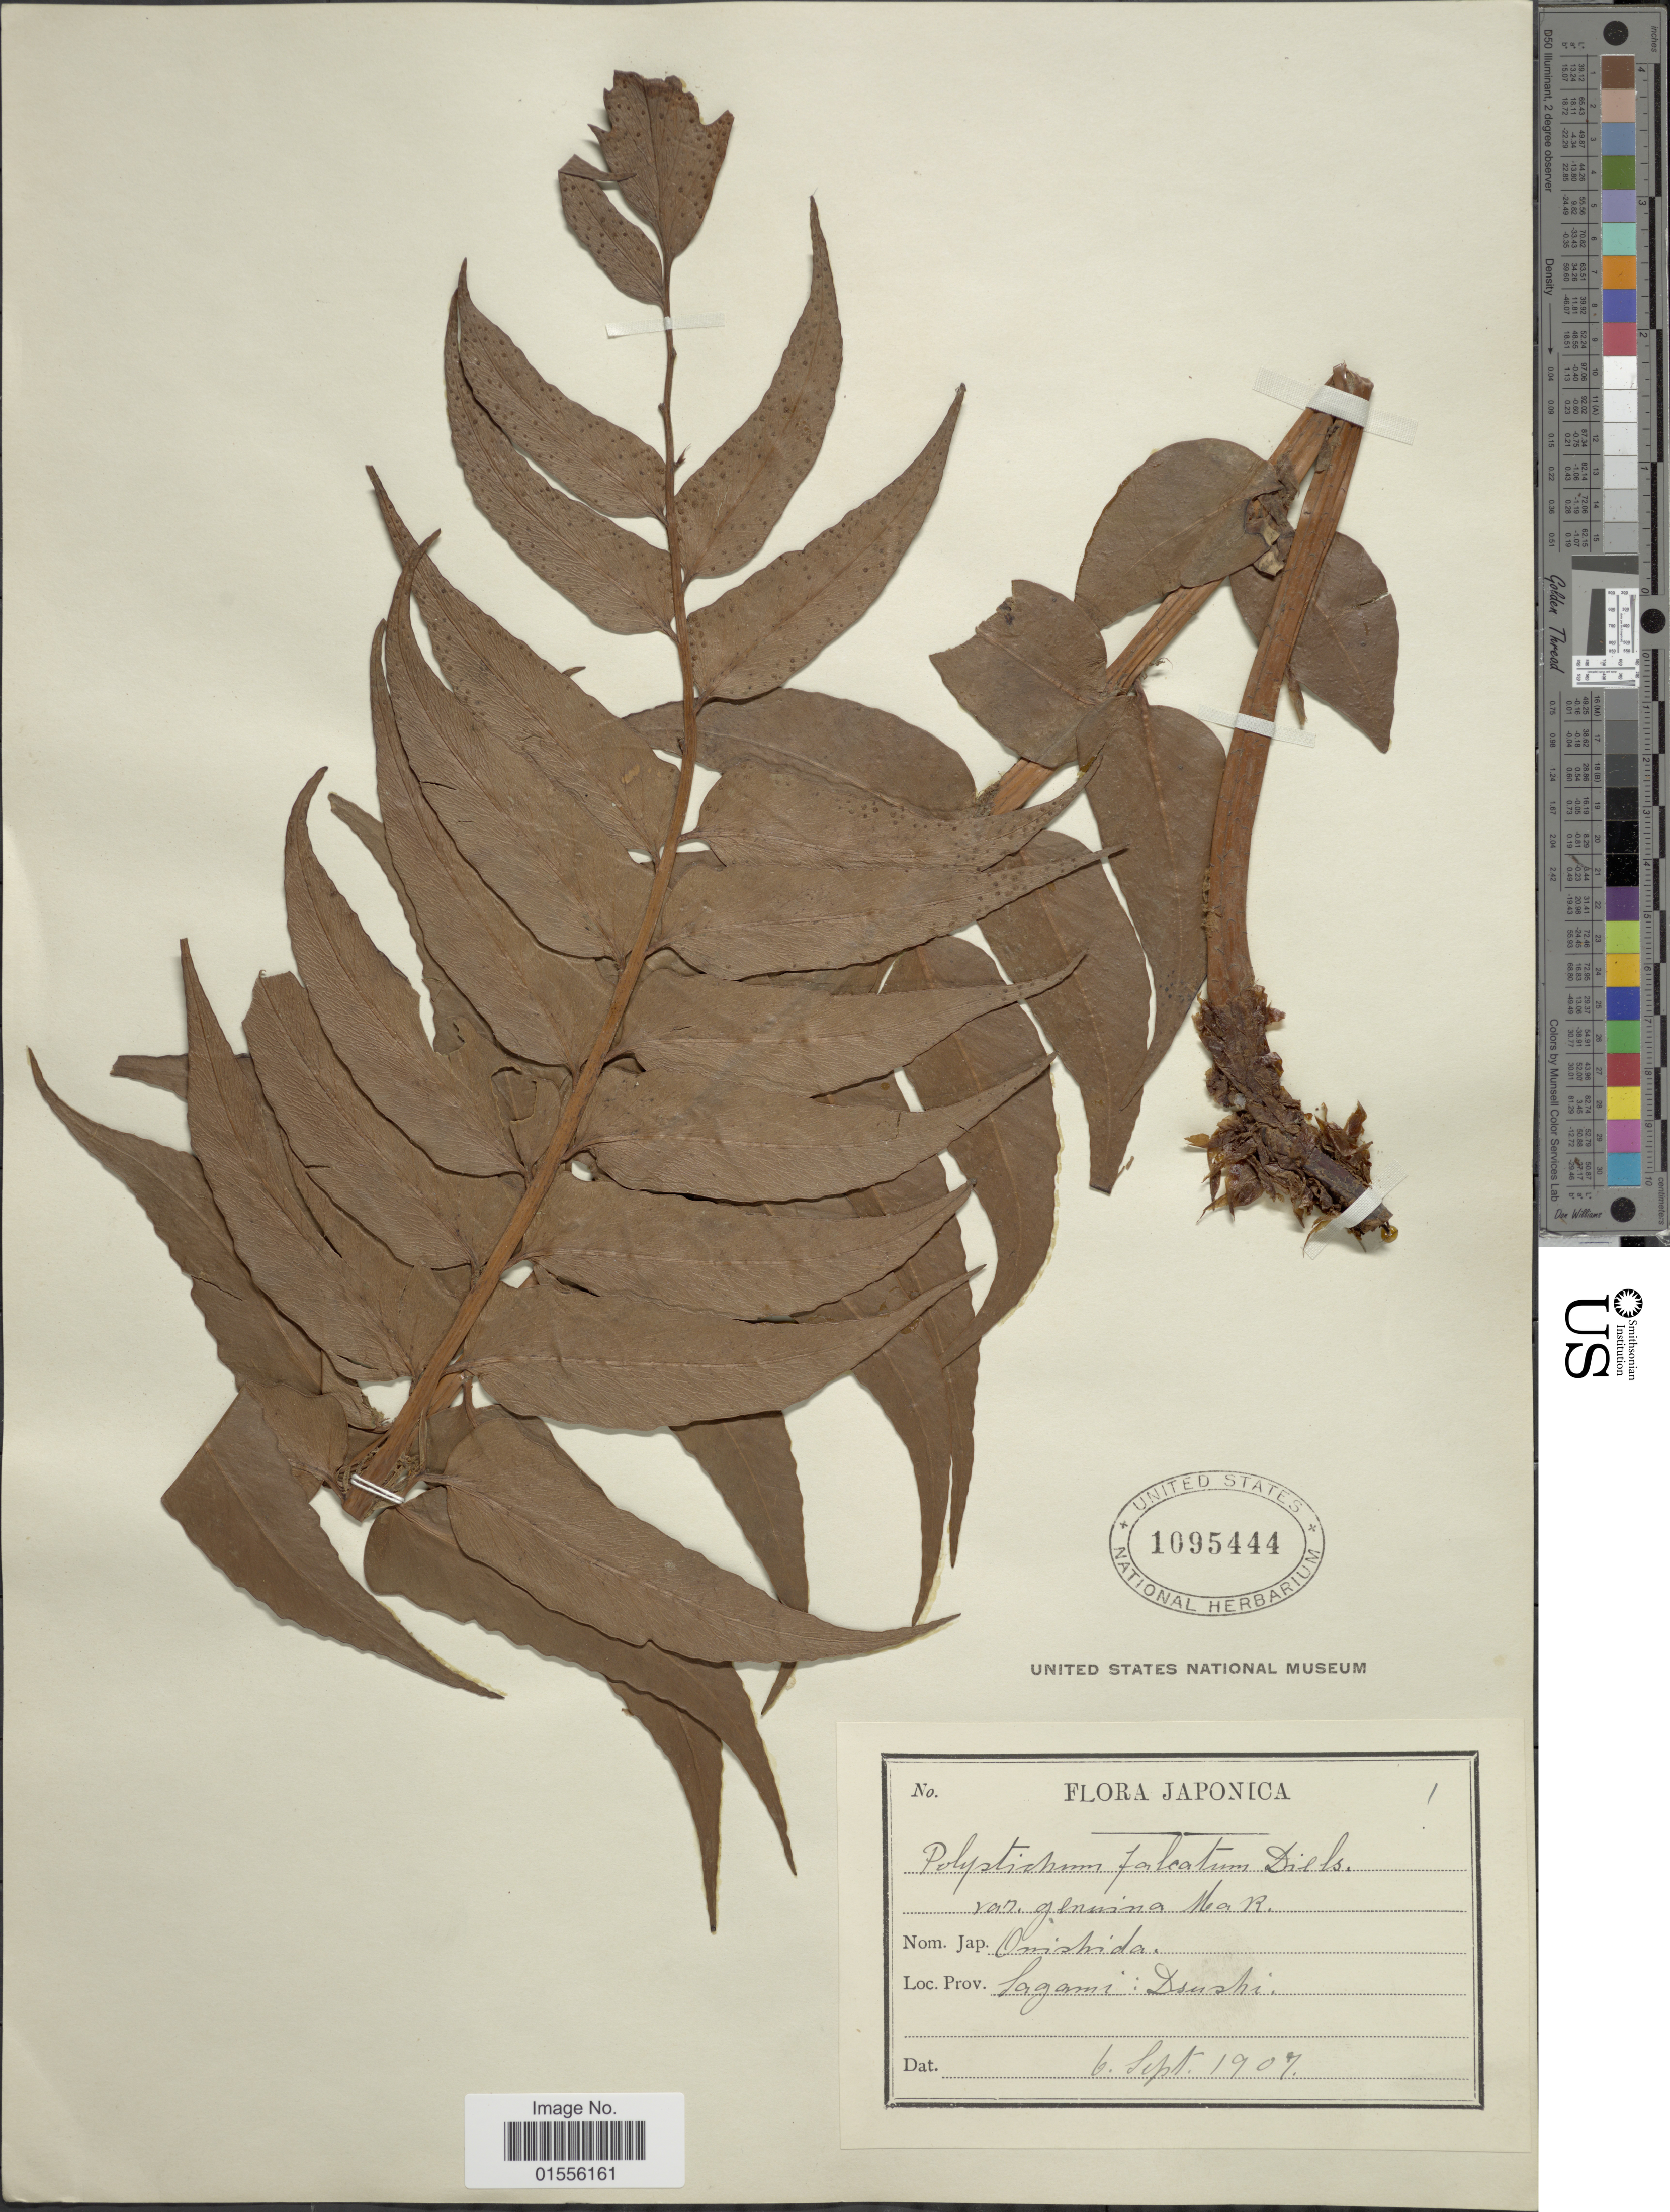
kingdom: Plantae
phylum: Tracheophyta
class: Polypodiopsida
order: Polypodiales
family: Dryopteridaceae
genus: Cyrtomium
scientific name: Cyrtomium falcatum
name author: (L. f.) C. Presl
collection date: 1907-09-06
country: Japan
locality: Sagami: Dsushi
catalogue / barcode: US 1095444